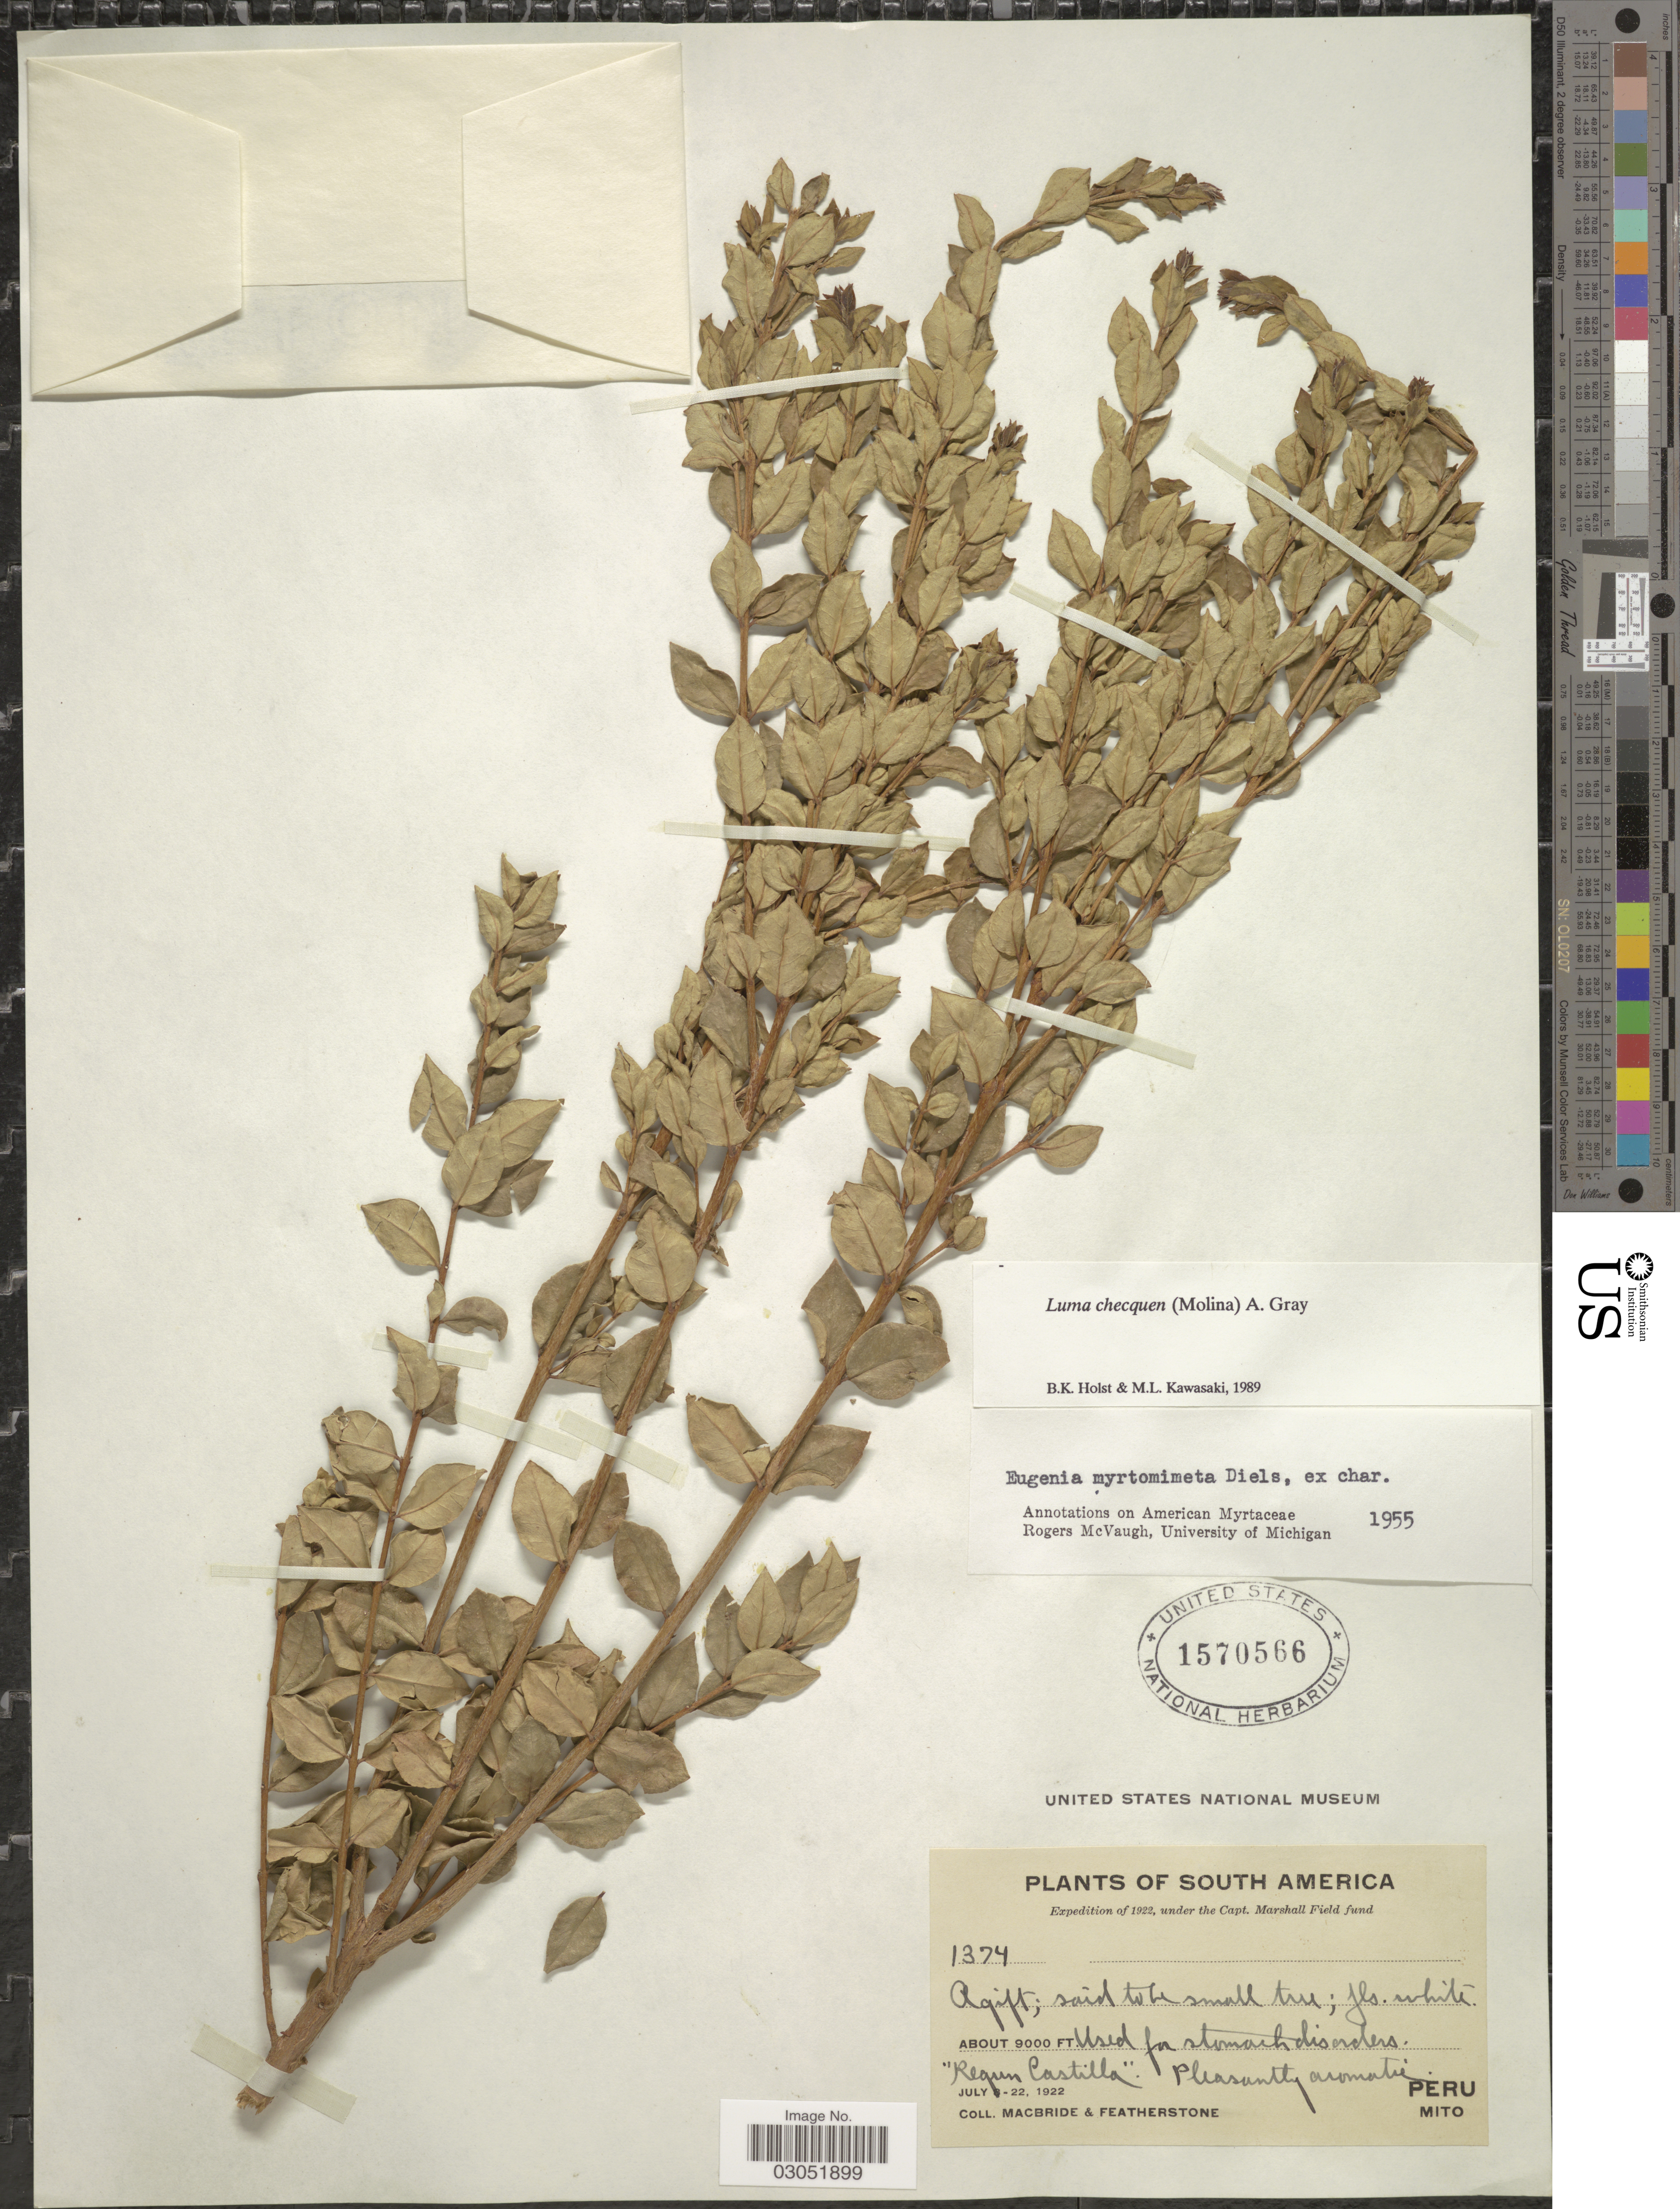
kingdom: Plantae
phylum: Tracheophyta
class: Magnoliopsida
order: Myrtales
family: Myrtaceae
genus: Luma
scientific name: Luma chequen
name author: (Molina) A. Gray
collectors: Macbride, -- & -. Featherstone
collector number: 1374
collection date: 1922-07-08/1922-07-22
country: Peru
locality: Mito.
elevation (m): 2743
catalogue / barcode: US 1570566